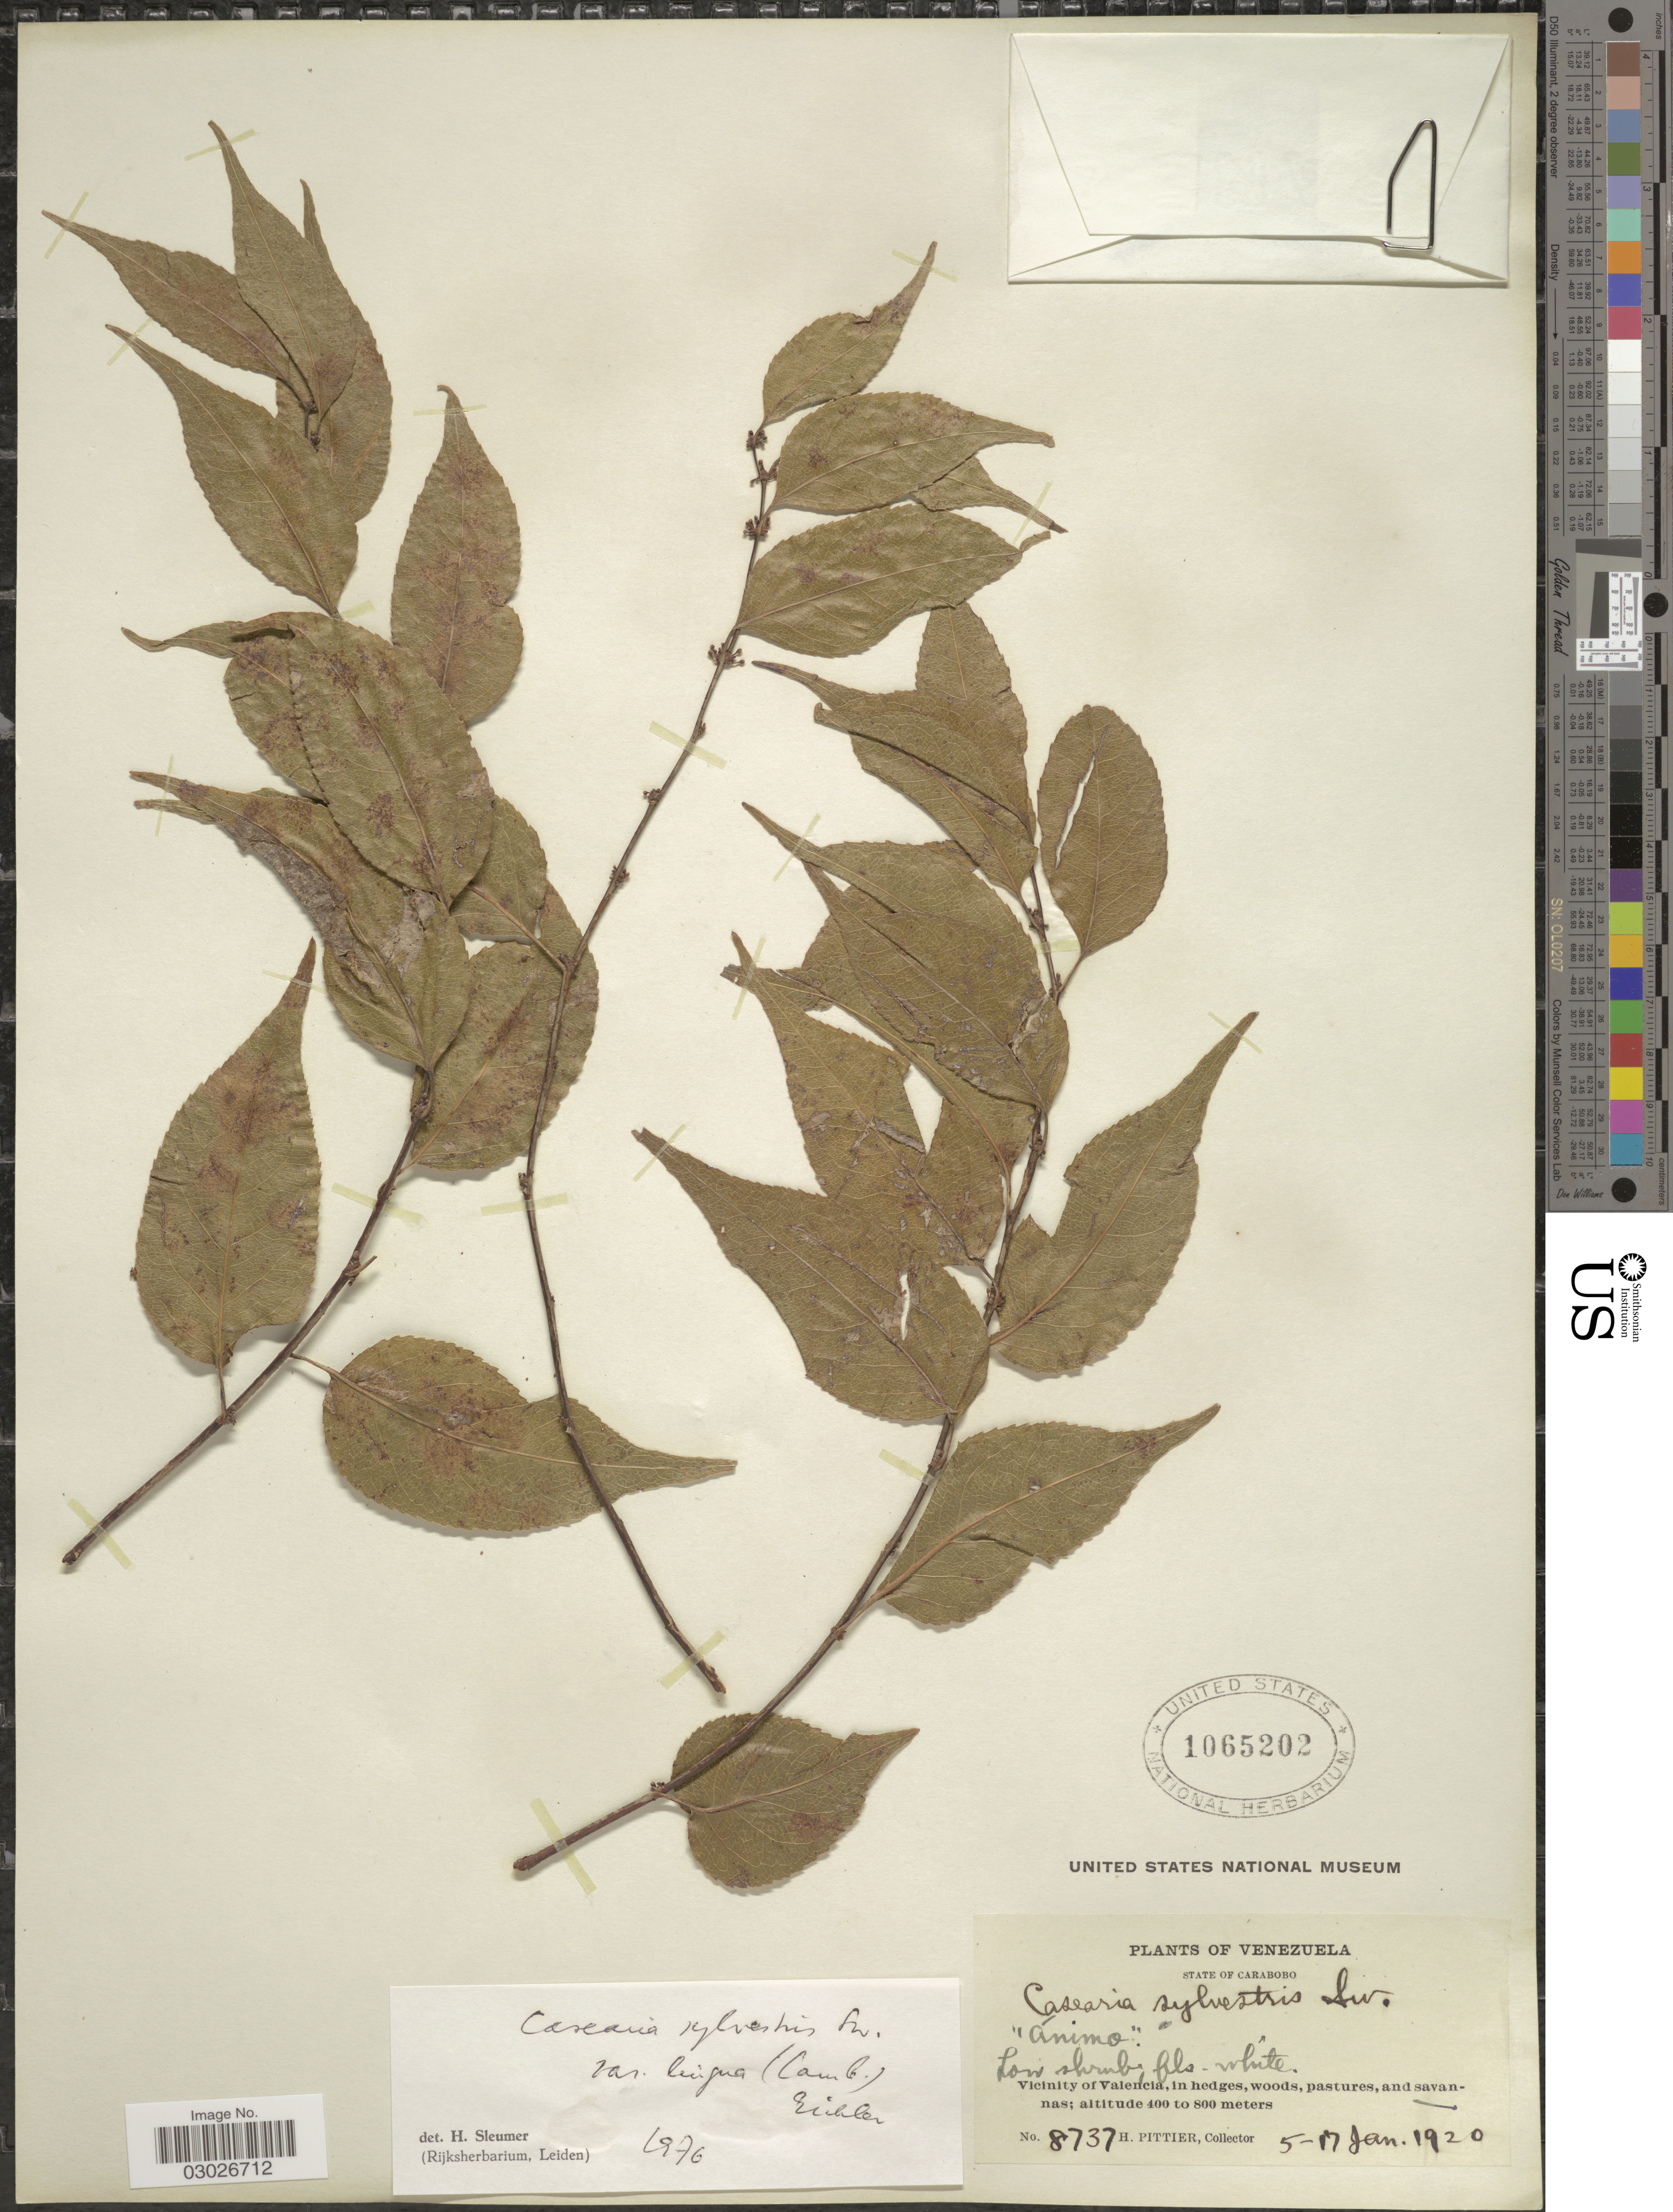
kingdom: Plantae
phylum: Tracheophyta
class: Magnoliopsida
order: Malpighiales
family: Salicaceae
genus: Casearia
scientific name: Casearia sylvestris var. lingua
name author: (Cambess.) Eichler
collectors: H. F. Pittier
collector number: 8737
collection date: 1920-01-05/1920-01-17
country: Venezuela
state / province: Carabobo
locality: Vicinity of Valencia, in hedges, woods, pastures, and savannas.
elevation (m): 400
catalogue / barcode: US 1065202